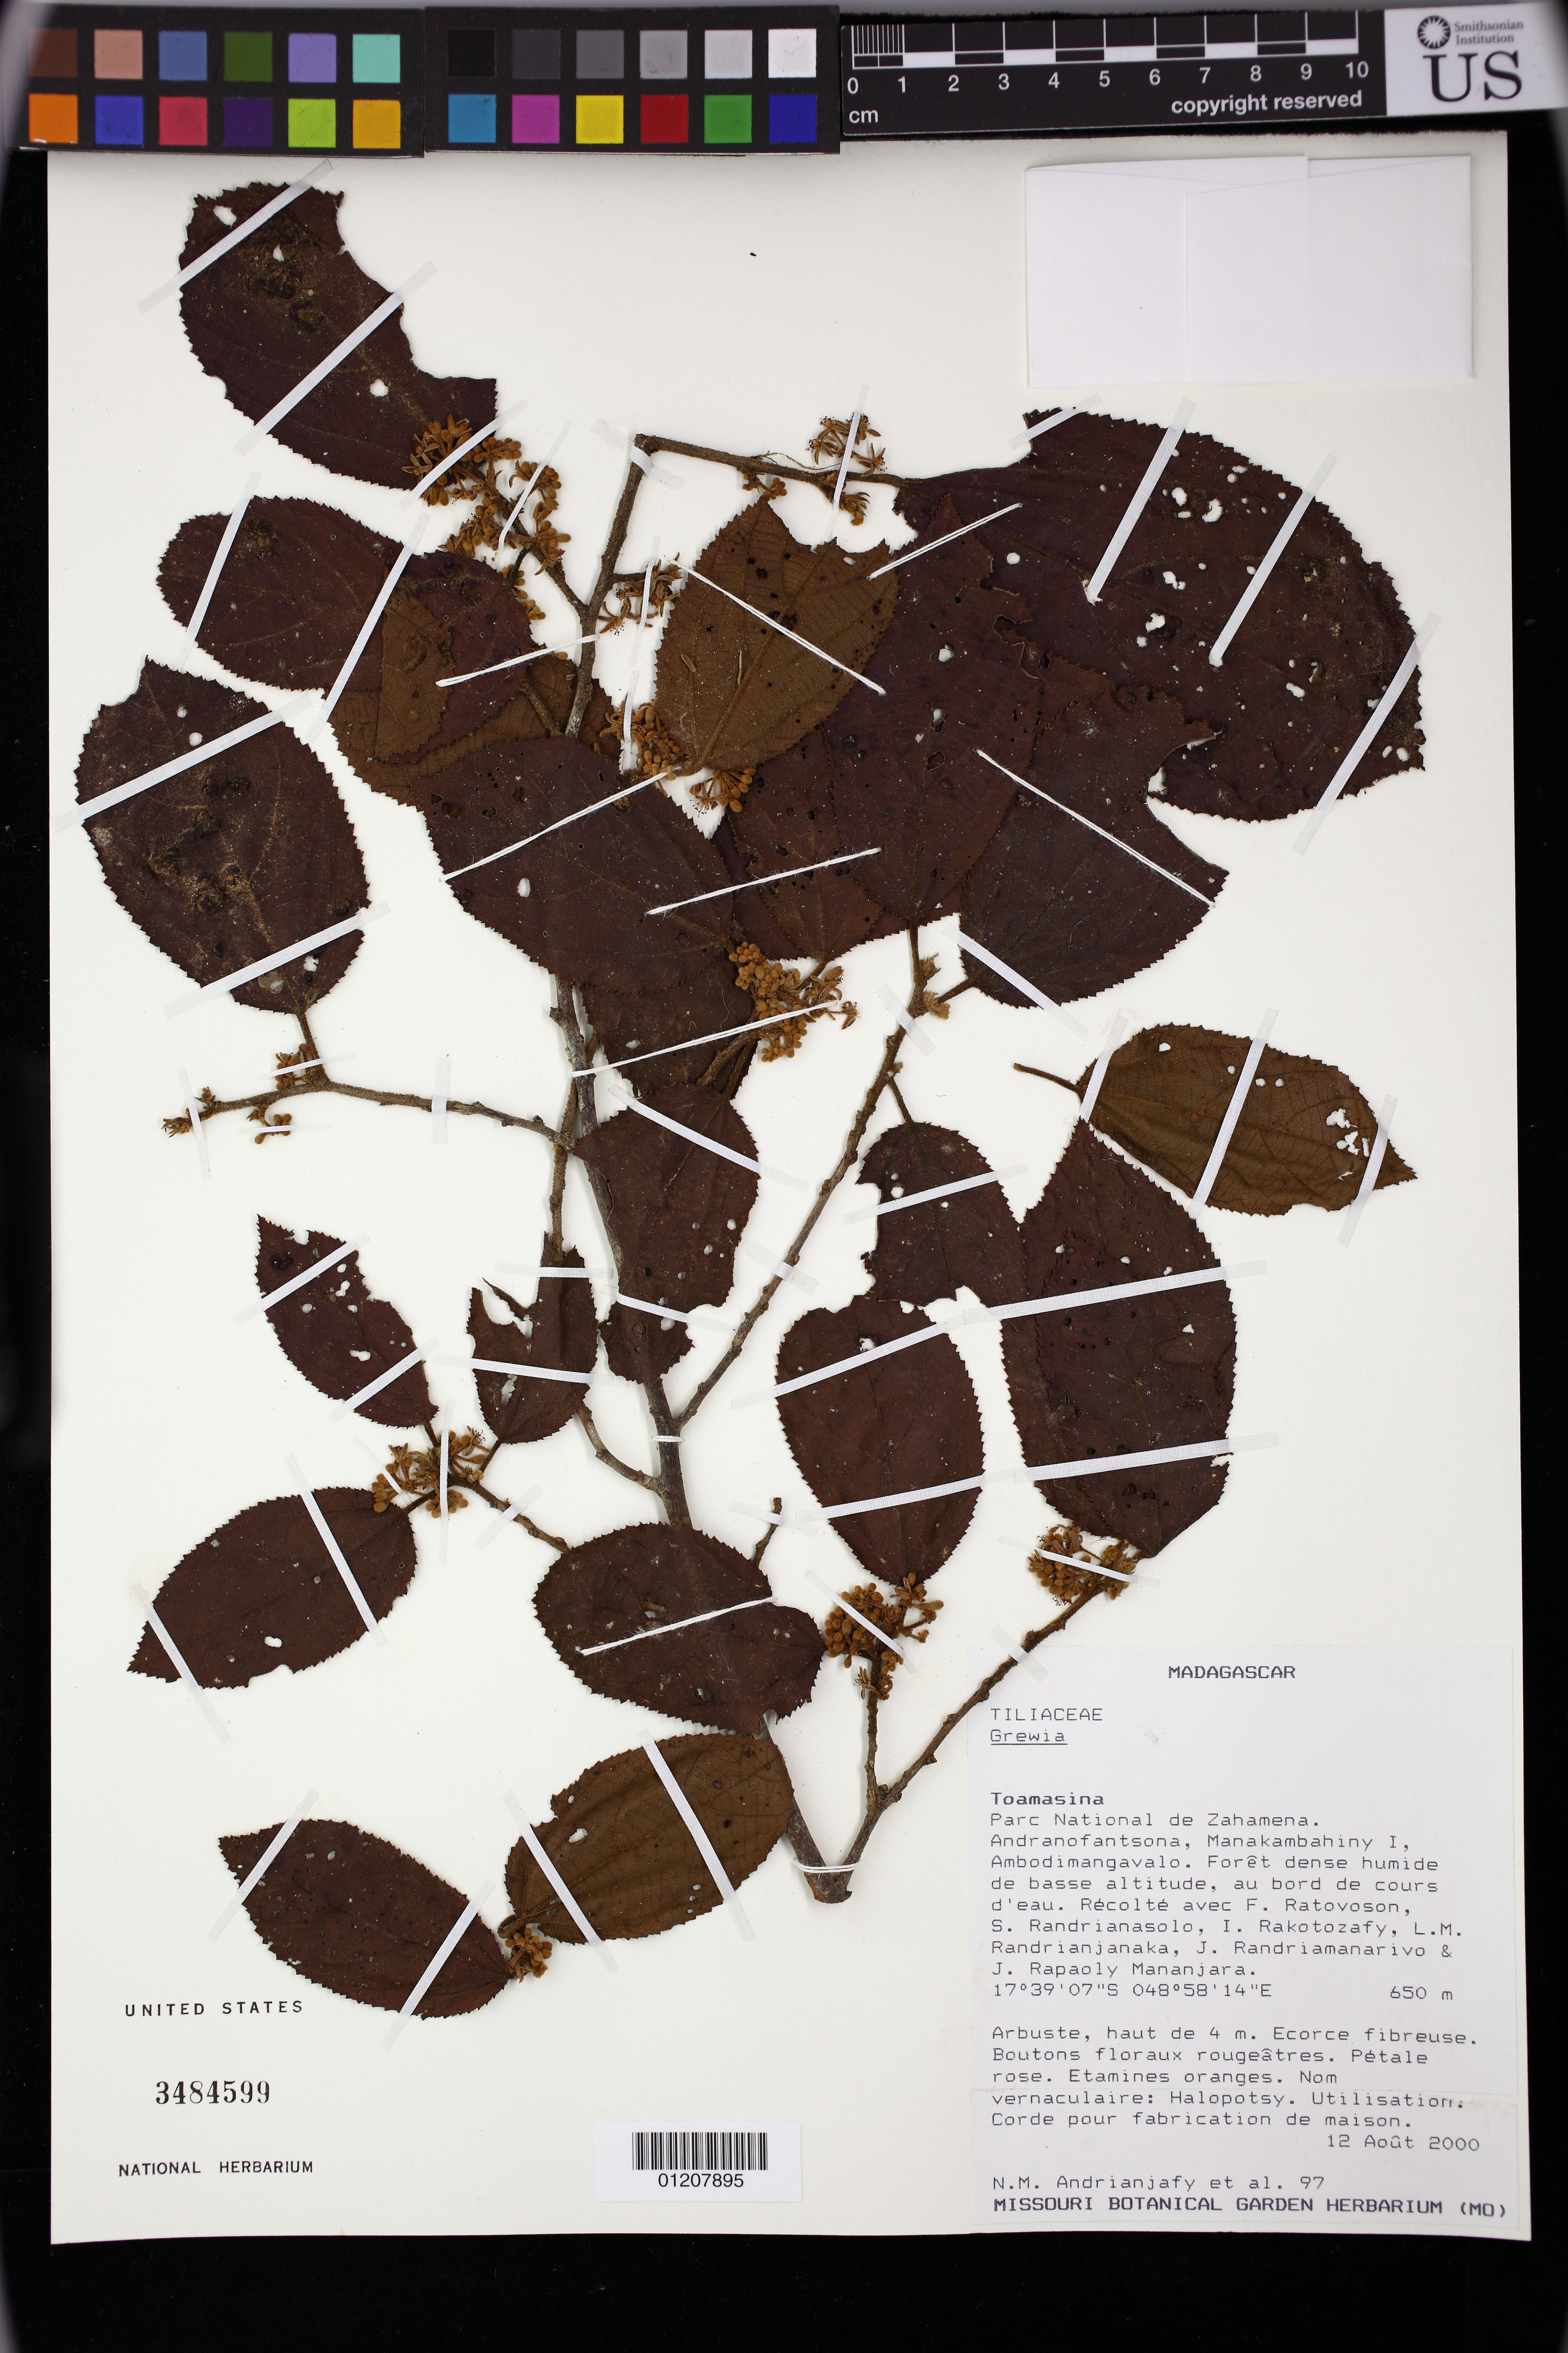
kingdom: Plantae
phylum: Tracheophyta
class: Magnoliopsida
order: Malvales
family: Malvaceae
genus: Grewia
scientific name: Grewia rufostellata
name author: Randrian. et al.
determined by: Jourdain-Fievet, L.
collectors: N. M. Andrianjafy, F. Ratovoson, A. Randrianasolo & I. Rakotozafy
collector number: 97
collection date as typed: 08 Dec 2000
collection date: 2000-12-08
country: Madagascar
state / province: Atsinanana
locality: Toamasina. Parc National de Zahamena. Andranofantsona, Manakambahiny I, Ambodimangavalo. Forêt dense humide de basse altitude, au bord de cours d'eau.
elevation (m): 650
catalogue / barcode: US 3484599